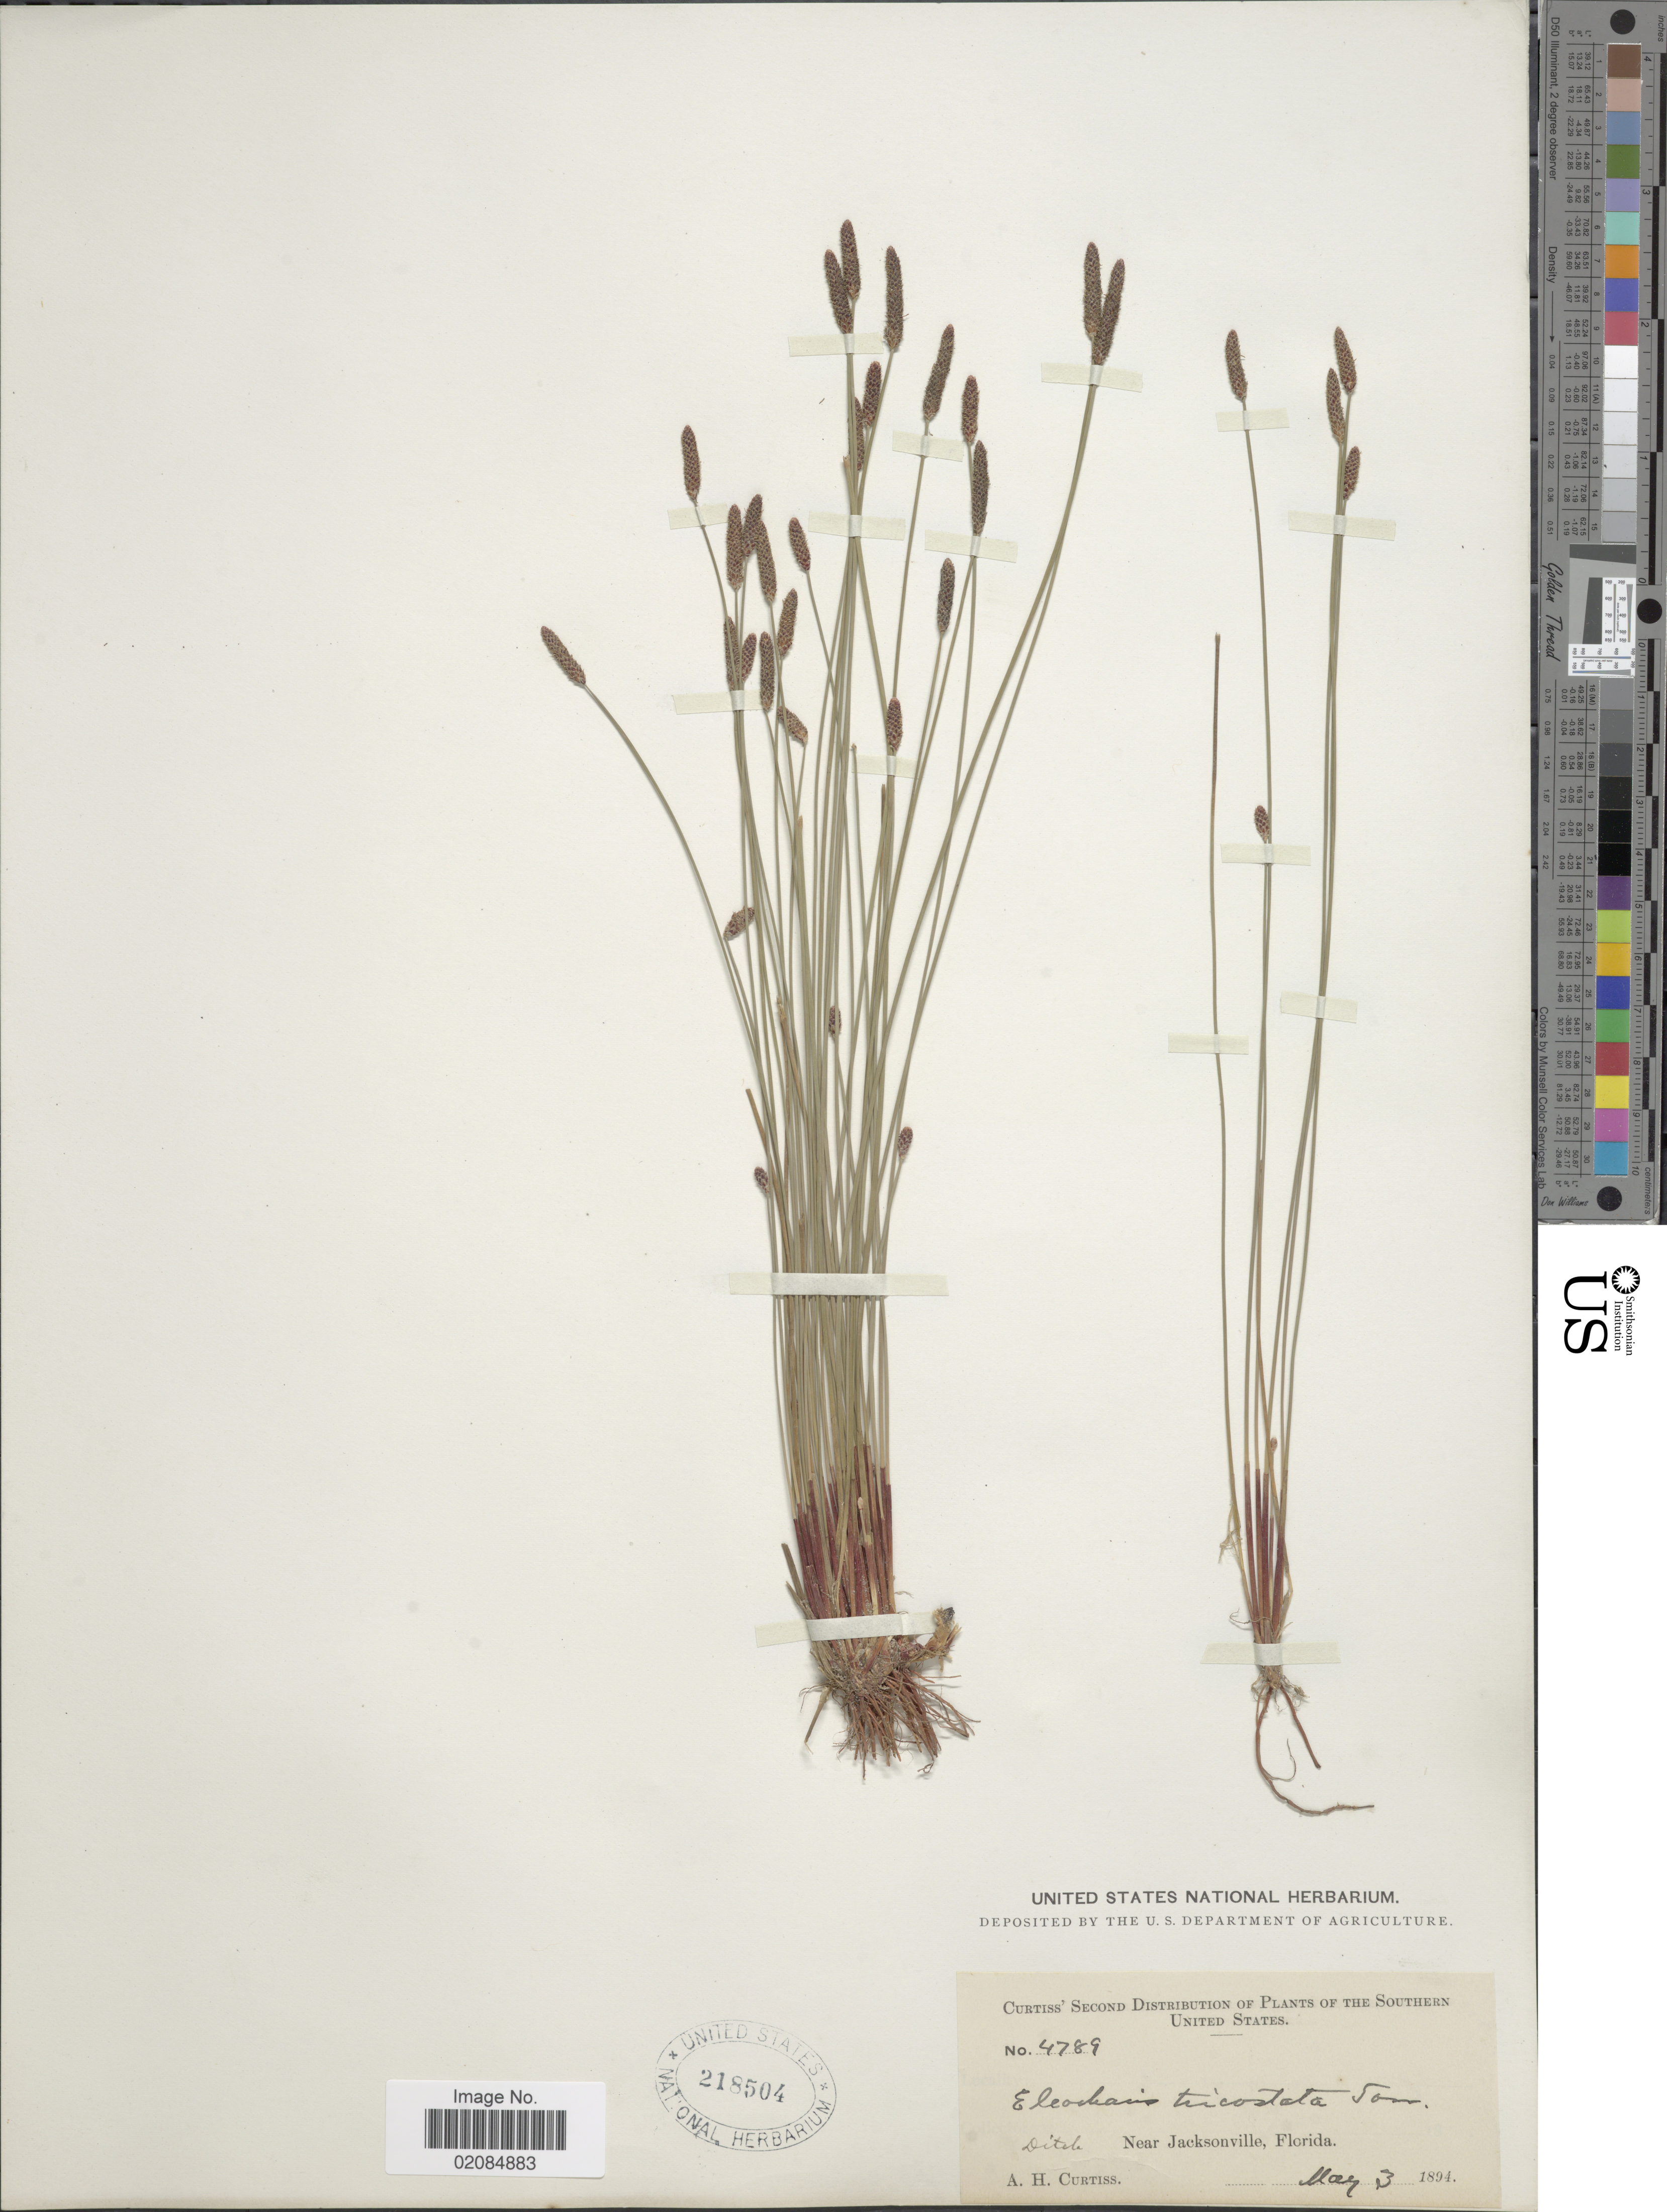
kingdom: Plantae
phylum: Tracheophyta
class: Liliopsida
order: Poales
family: Cyperaceae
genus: Eleocharis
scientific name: Eleocharis tricostata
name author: Torr.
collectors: A. H. Curtiss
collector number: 4789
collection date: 1894-05-03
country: United States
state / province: Florida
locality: Southern United States. Near Jacksonville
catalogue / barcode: US 218504